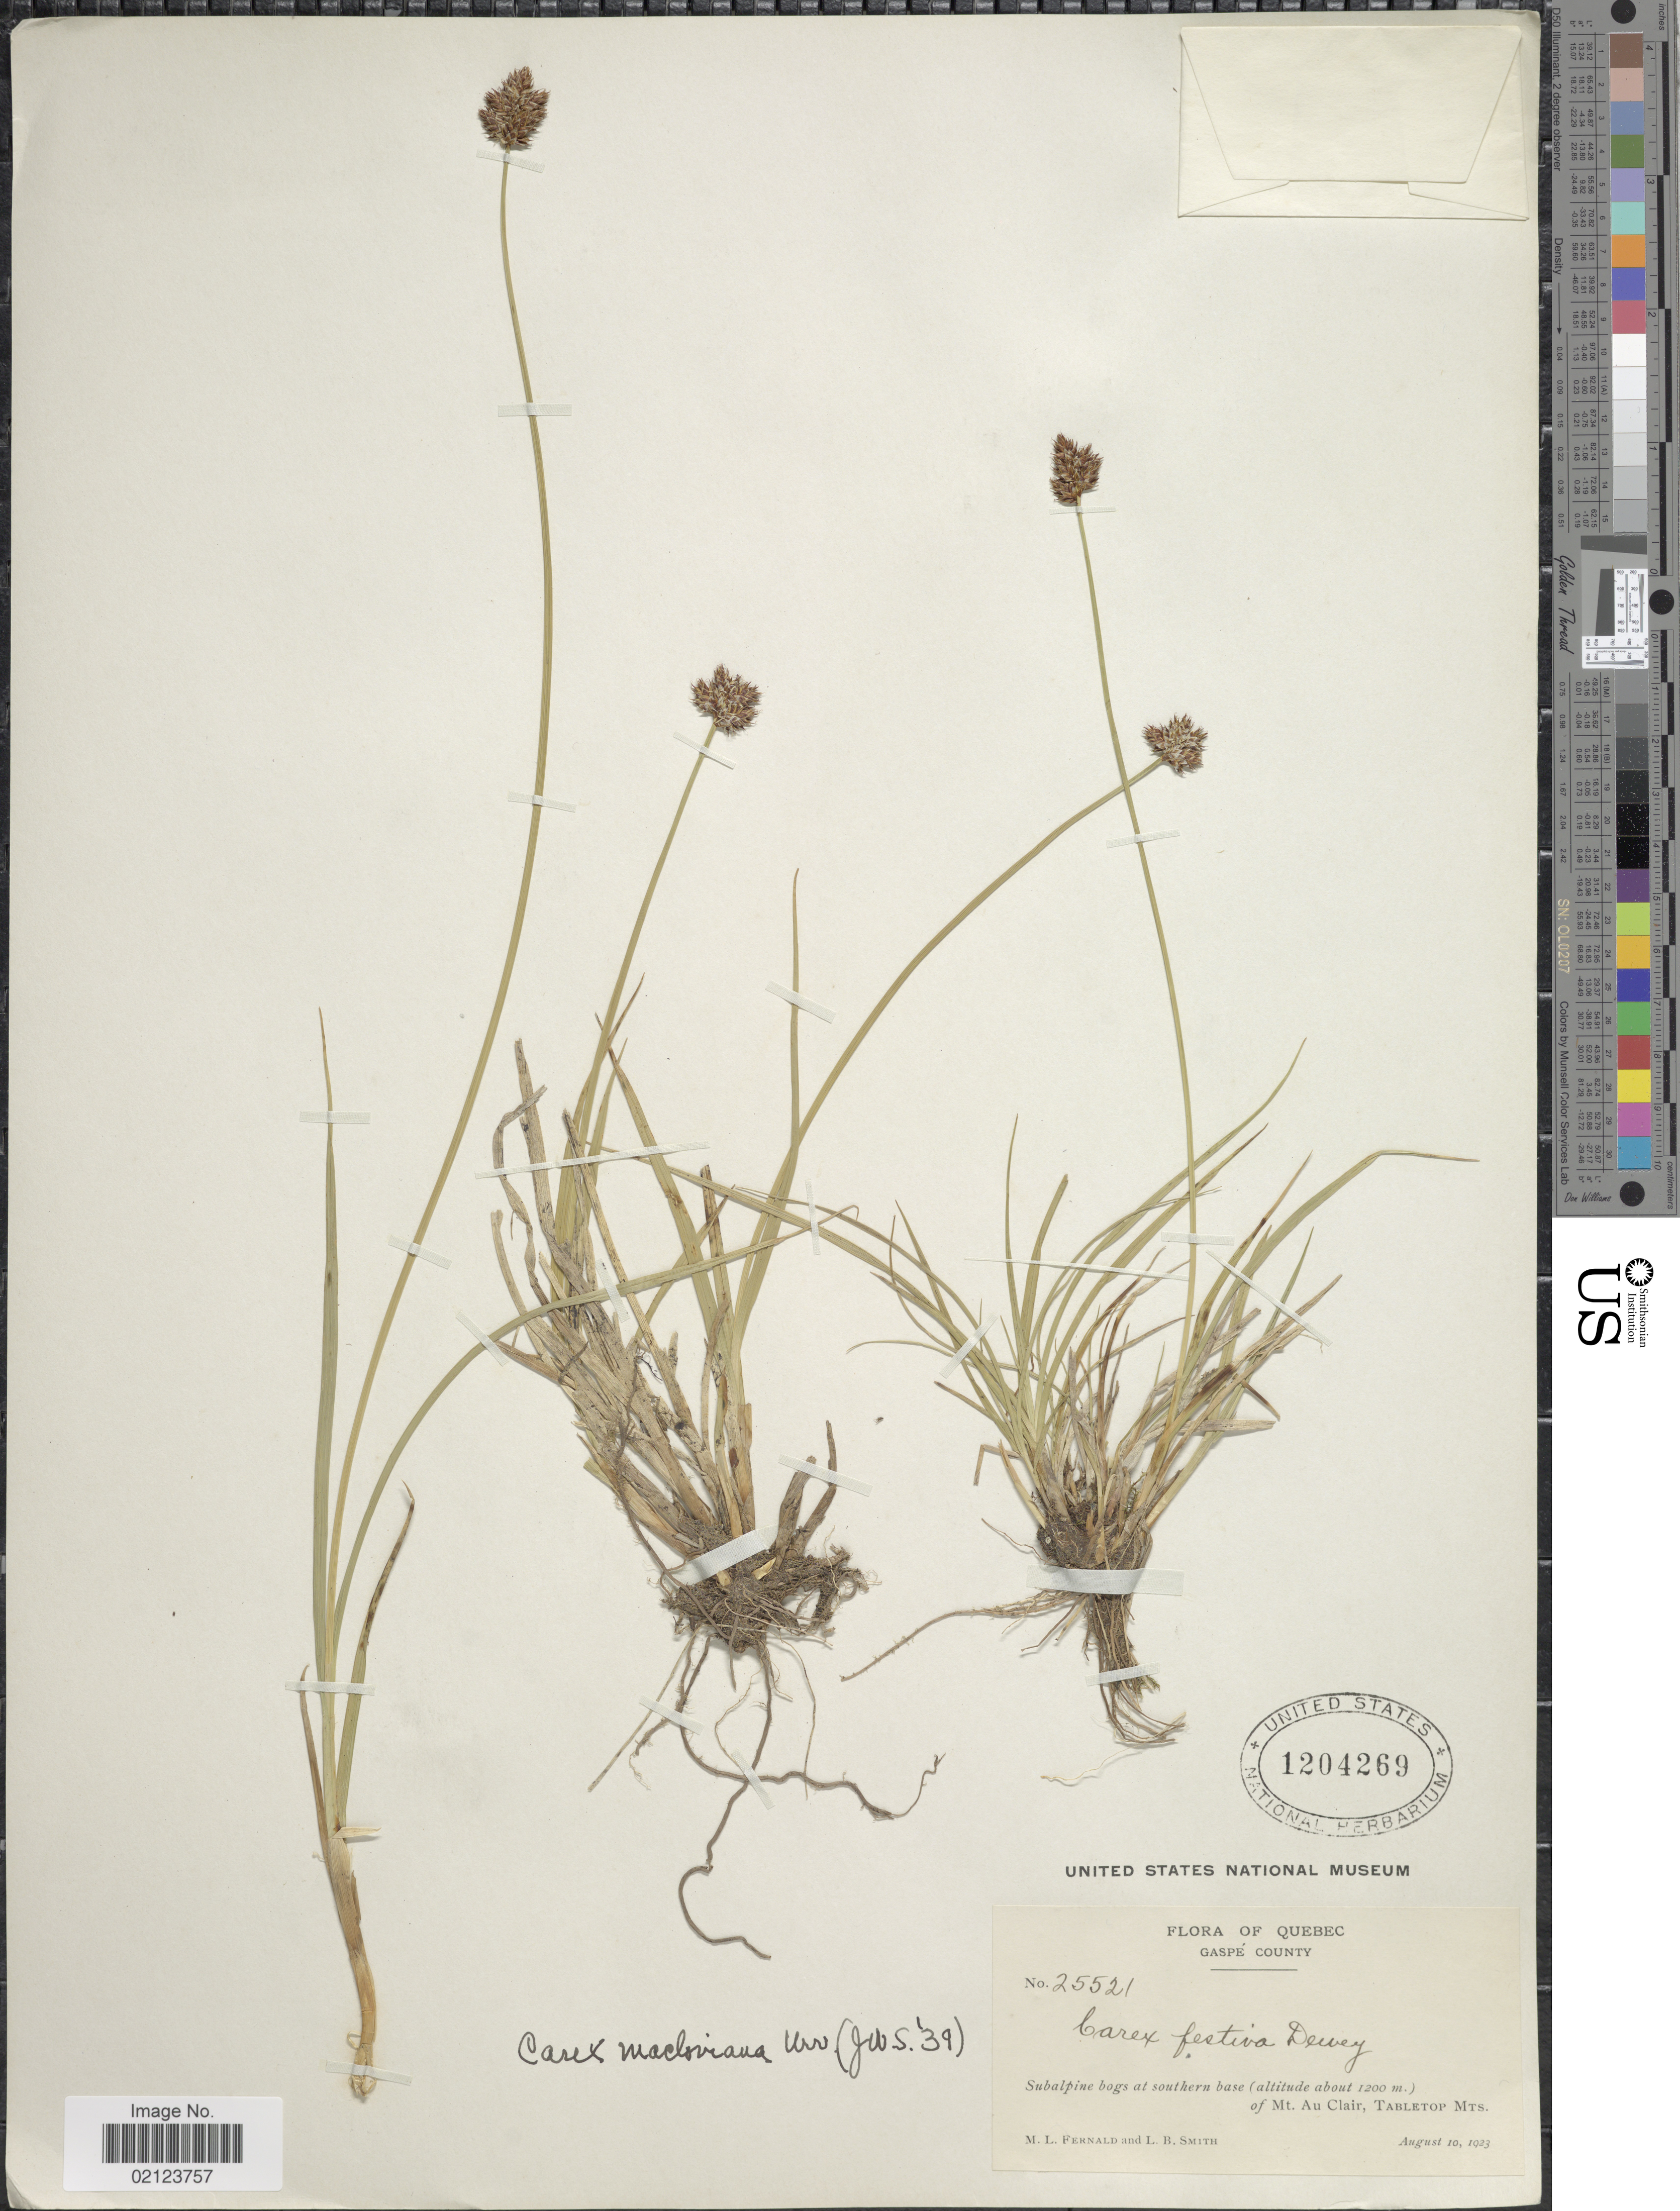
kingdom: Plantae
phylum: Tracheophyta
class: Liliopsida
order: Poales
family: Cyperaceae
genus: Carex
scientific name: Carex macloviana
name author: d'Urv.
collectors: M. L. Fernald & L. Smith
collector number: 25521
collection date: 1923-08-10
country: Canada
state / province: Quebec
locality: Gaspe County. Subalpine bogs at southern base of Mt. Au Clair, Tabletop Mts.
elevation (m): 1200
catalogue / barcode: US 1204269